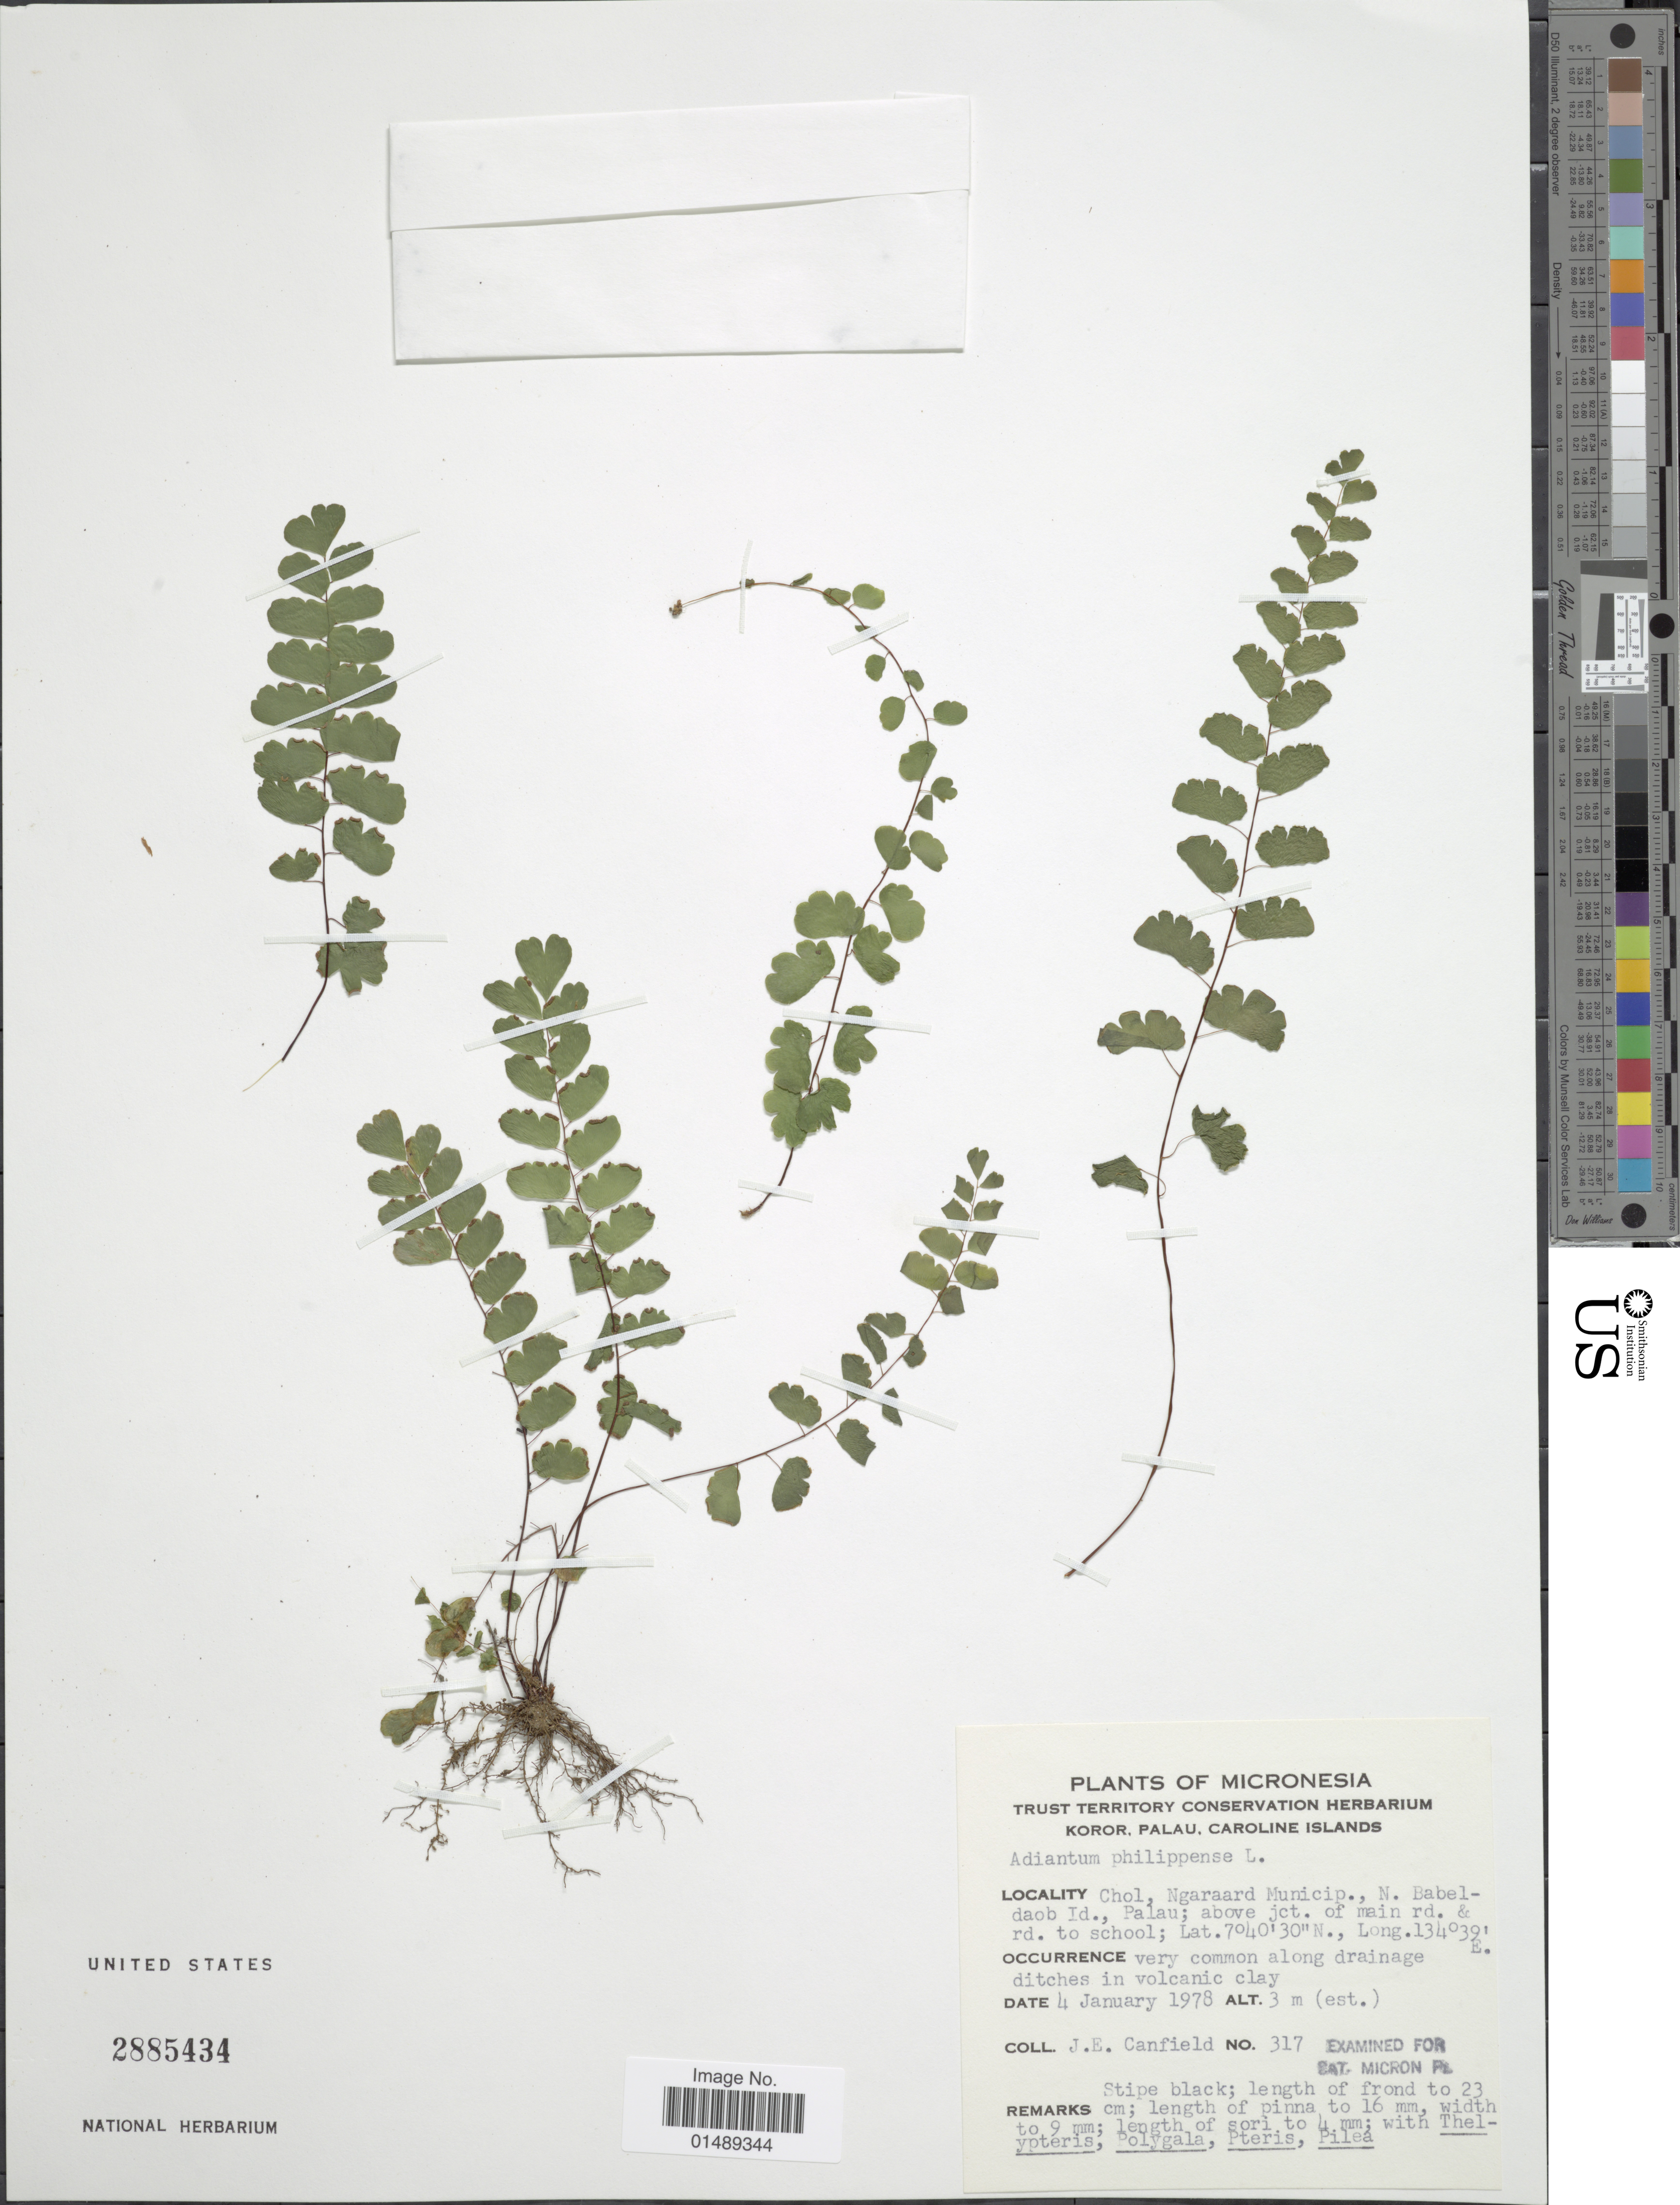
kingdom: Plantae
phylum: Tracheophyta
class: Polypodiopsida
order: Polypodiales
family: Pteridaceae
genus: Adiantum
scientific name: Adiantum philippense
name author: L.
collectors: J. E. Canfield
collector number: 317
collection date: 1978-01-04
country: Palau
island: Babeldaob [Babelthuap]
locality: Chol, Ngaraard Municip, Babeldaob Id., Palau; above jct. of main rd. & rd. to school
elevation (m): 3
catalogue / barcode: US 2885434